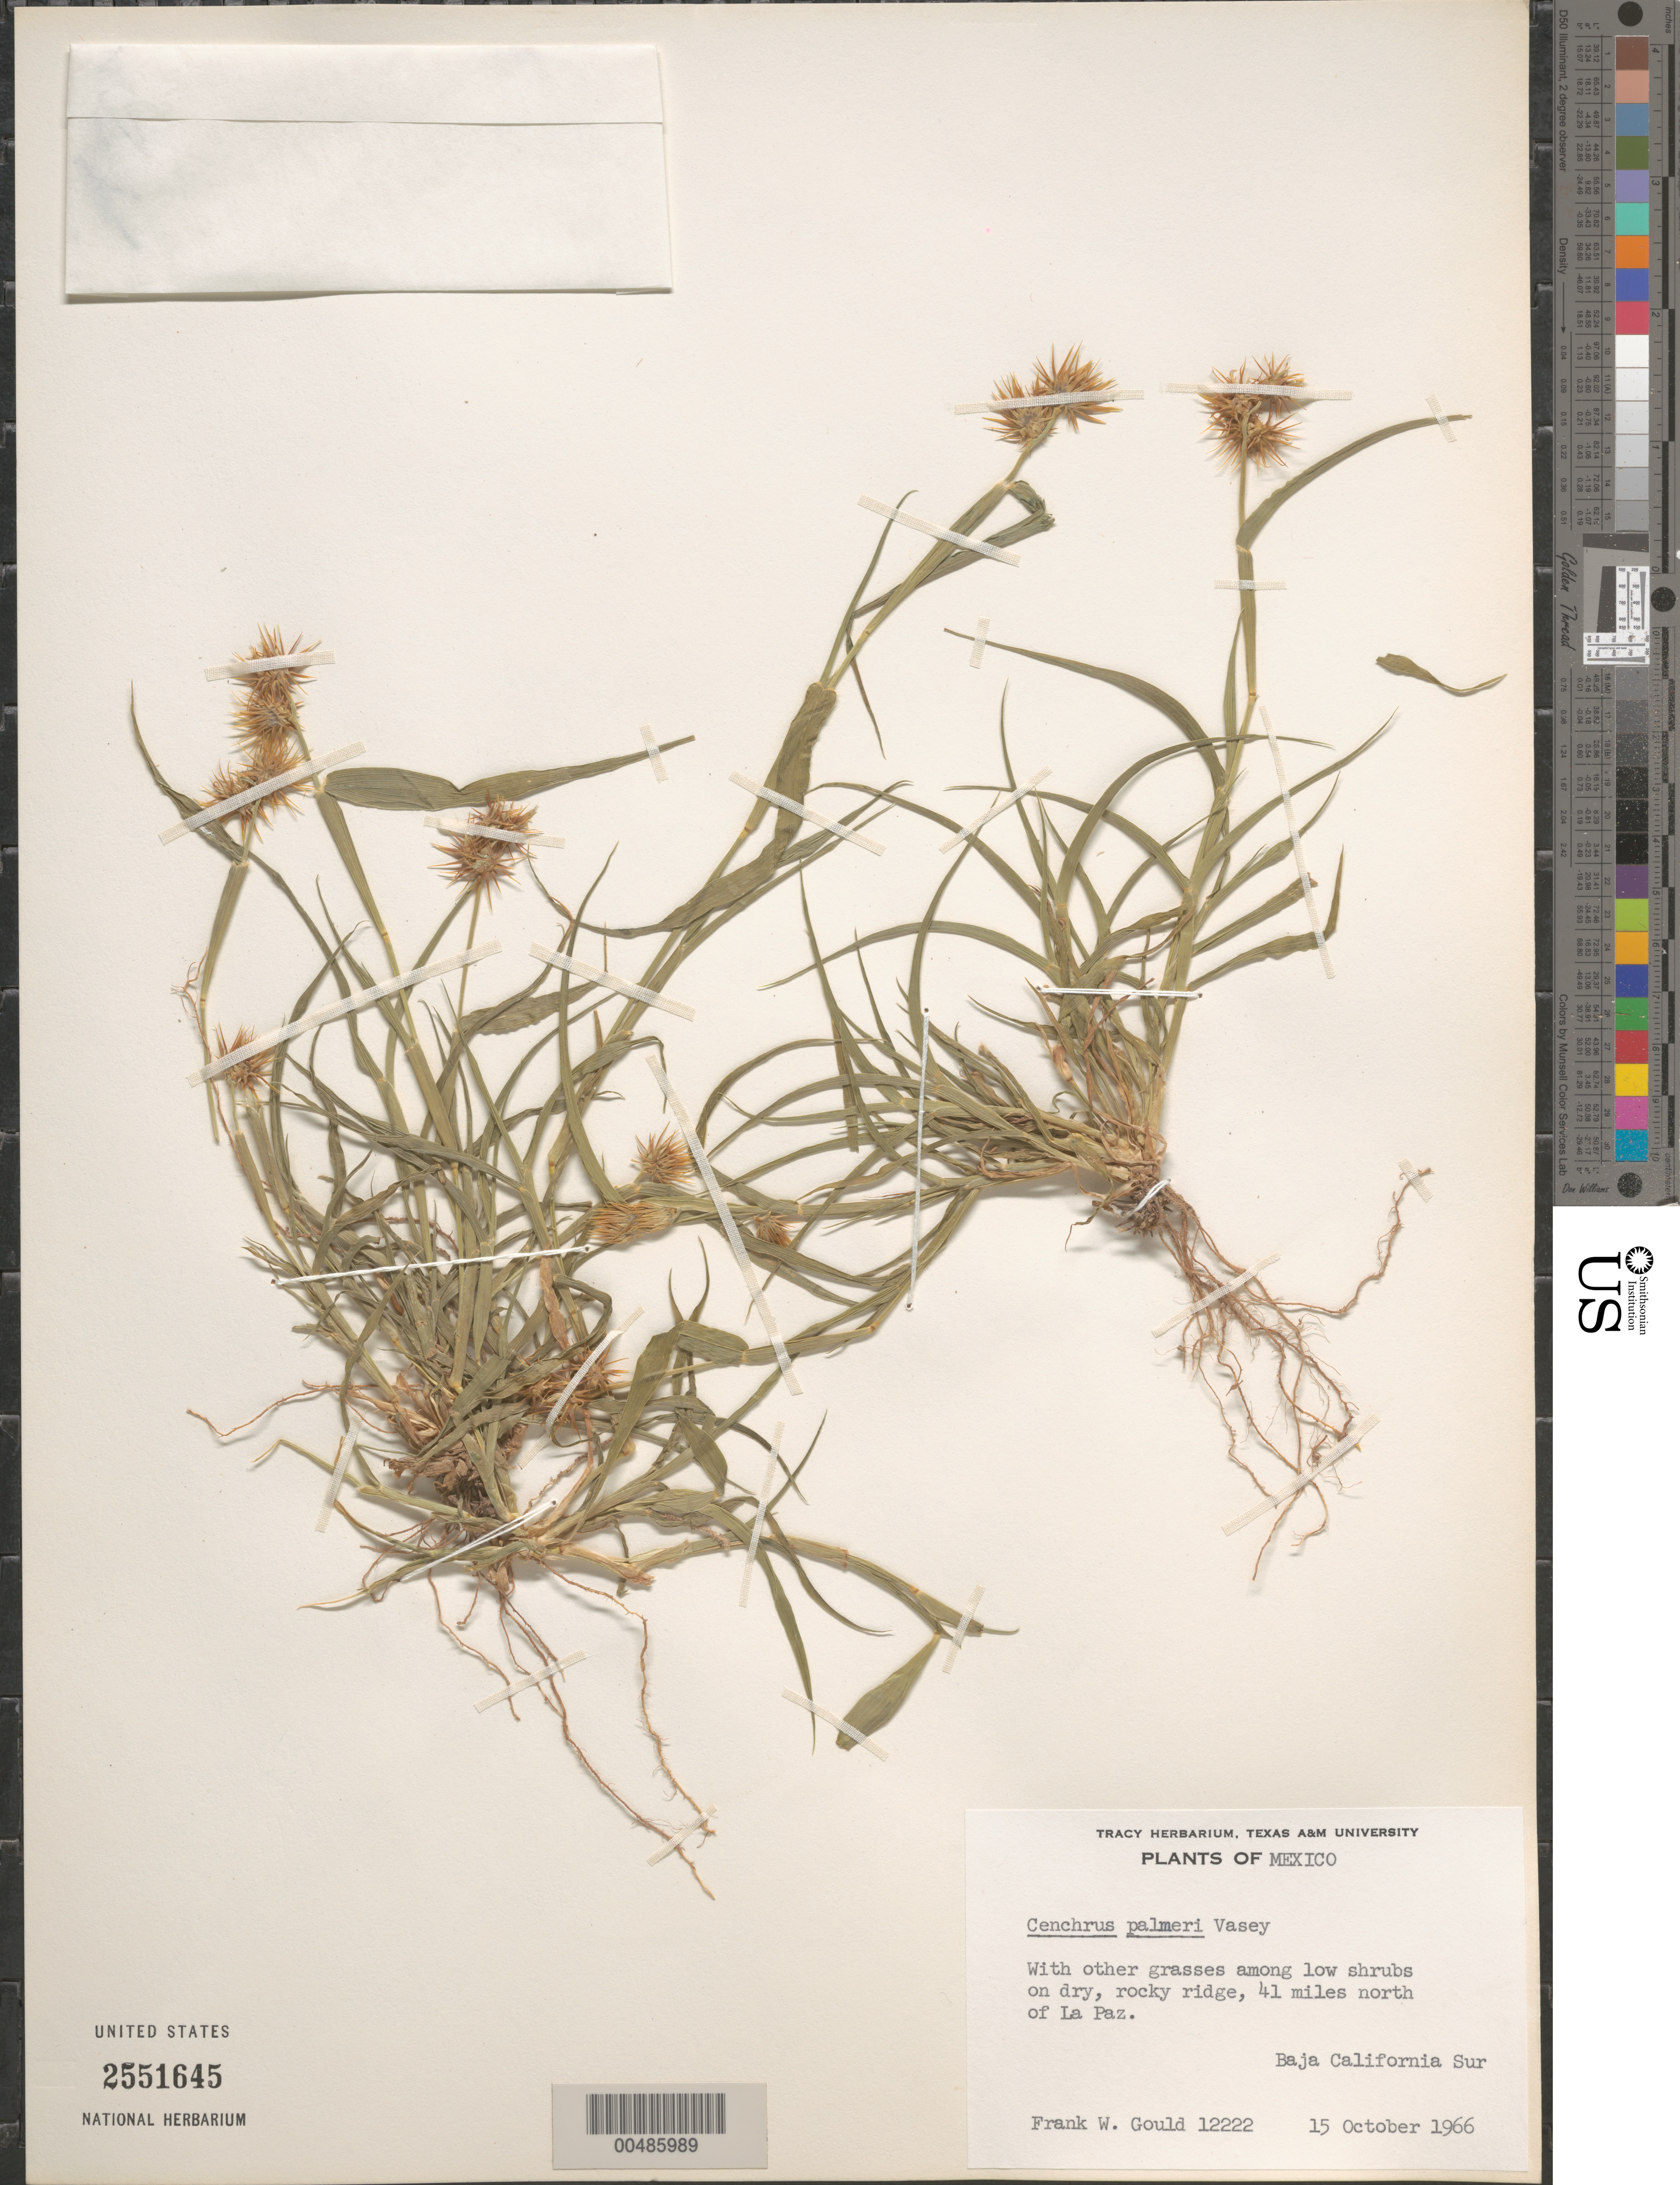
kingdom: Plantae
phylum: Tracheophyta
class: Liliopsida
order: Poales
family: Poaceae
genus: Cenchrus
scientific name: Cenchrus palmeri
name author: Vasey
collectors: F. W. Gould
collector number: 12222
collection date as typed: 15 Oct 1966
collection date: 1966-10-15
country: Mexico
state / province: Baja California Sur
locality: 41 mi N of La Paz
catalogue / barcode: US 2551645